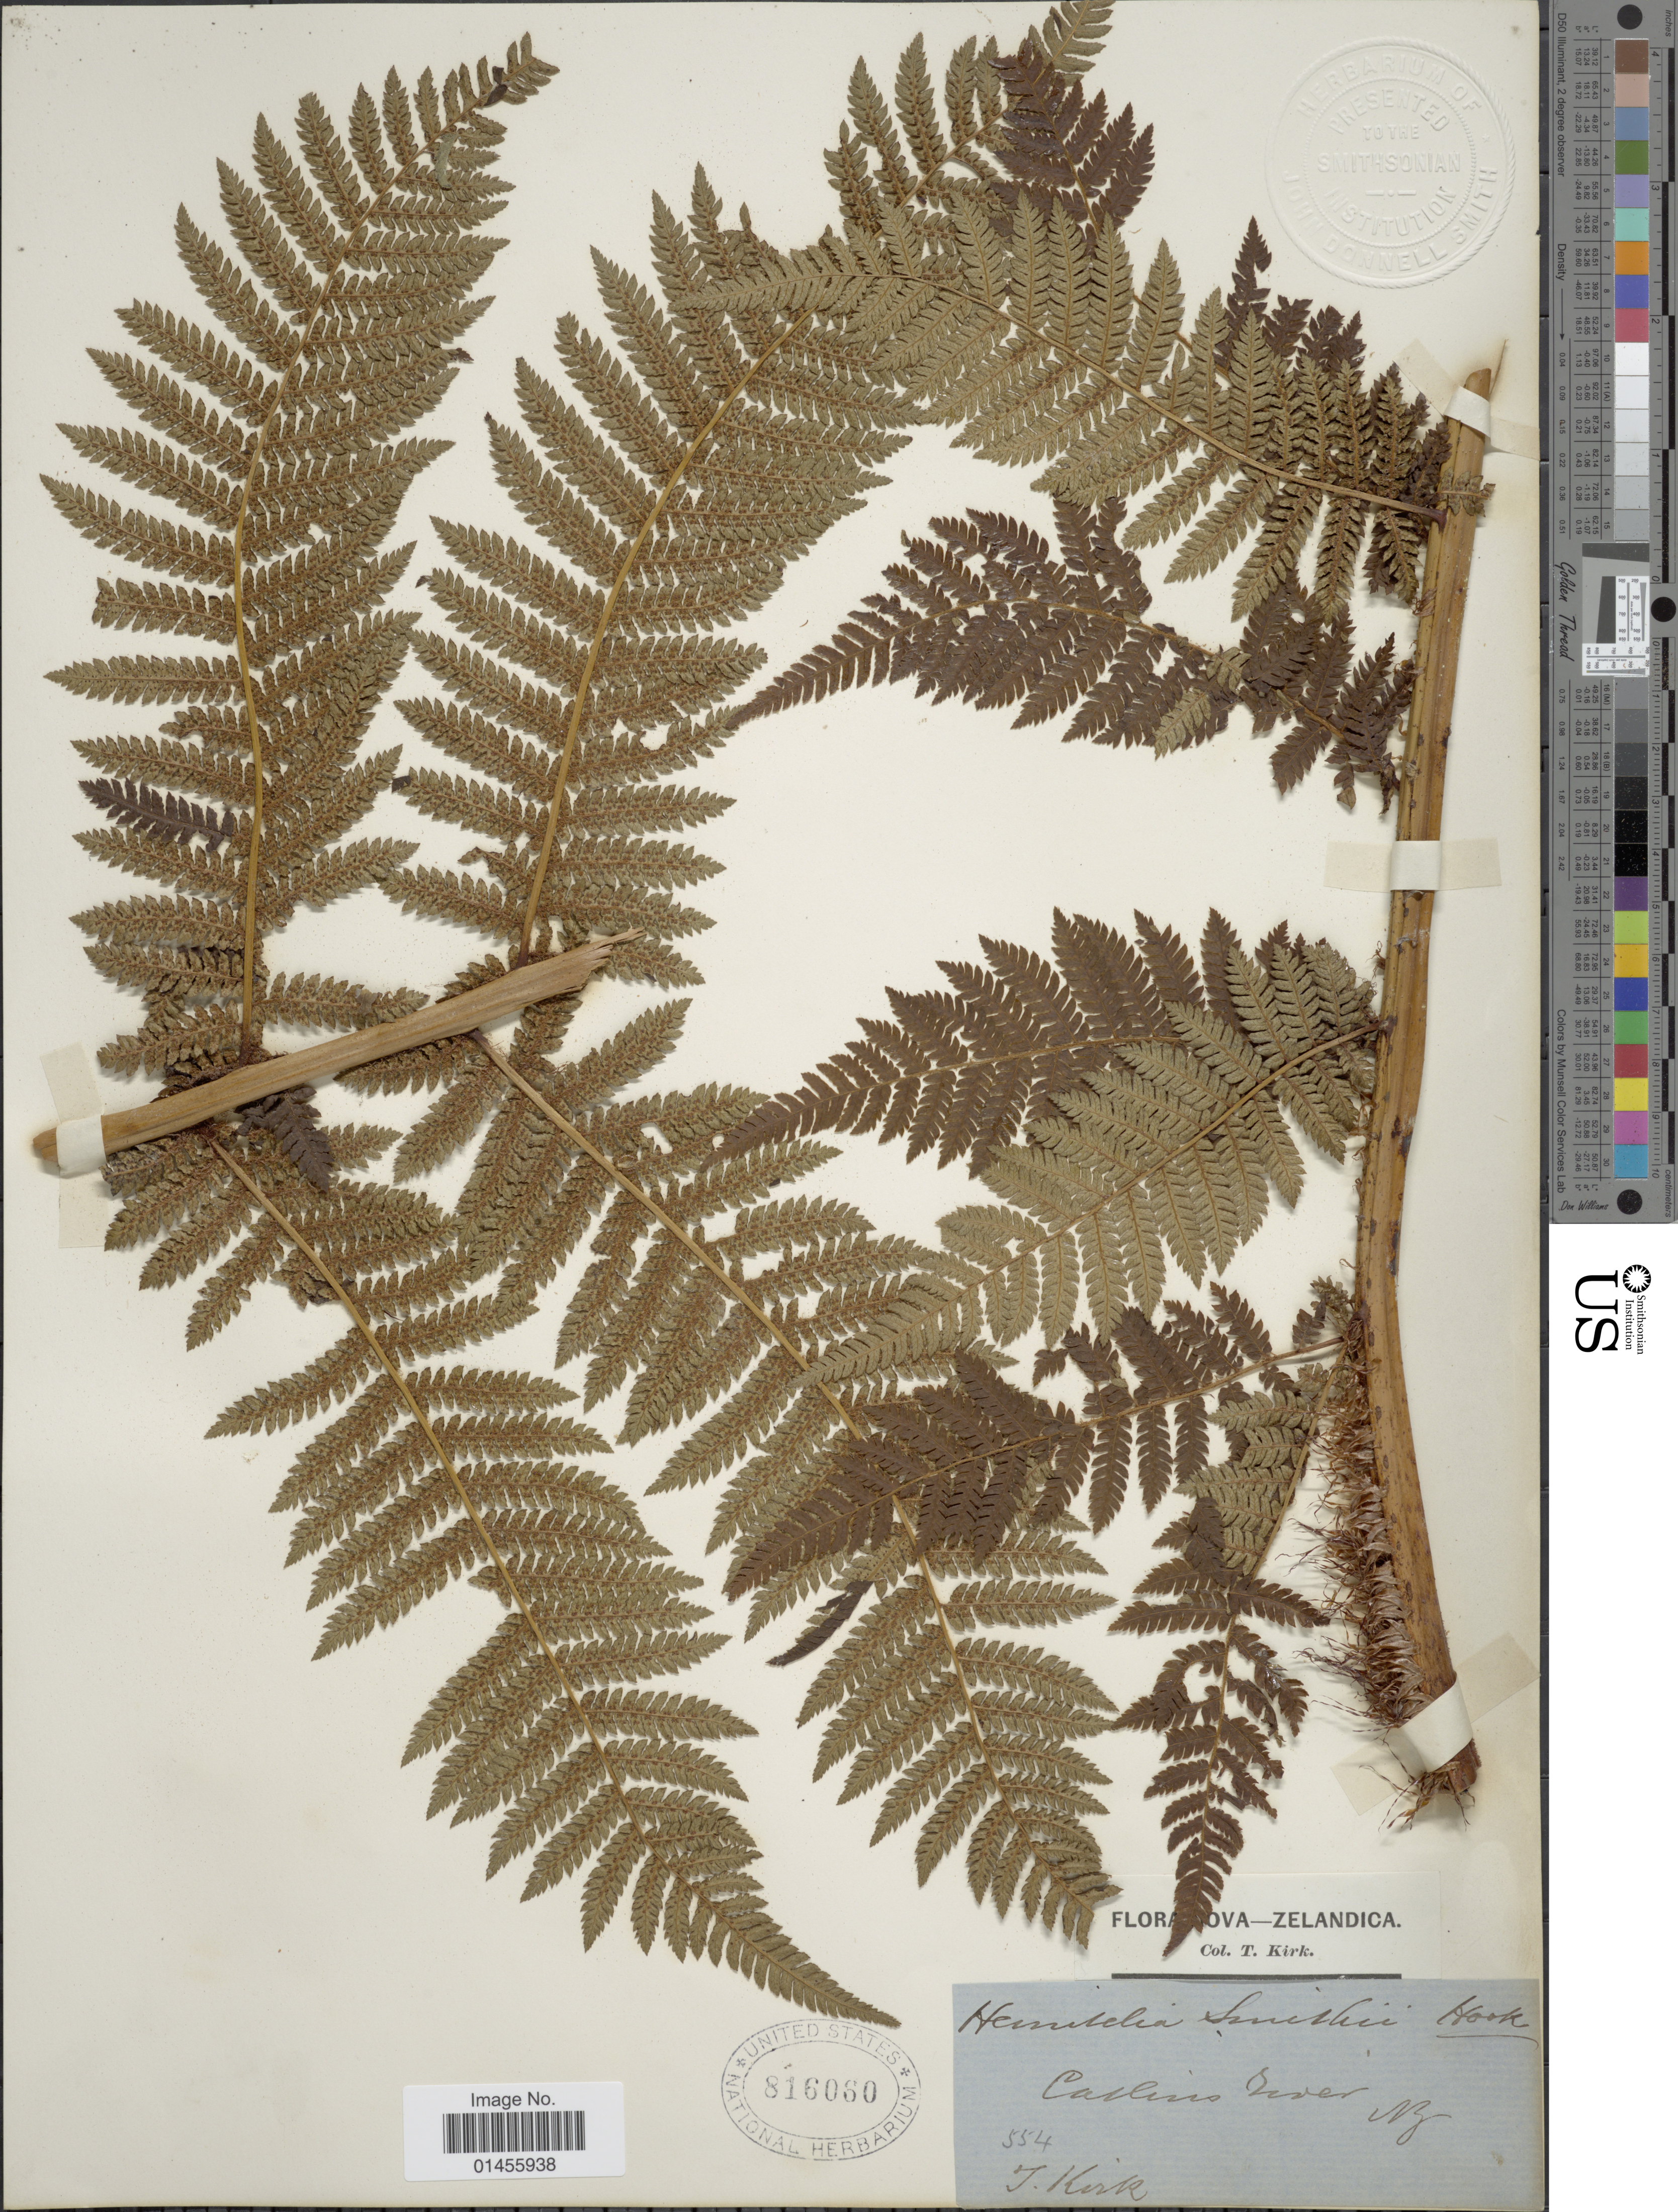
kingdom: Plantae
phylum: Tracheophyta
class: Polypodiopsida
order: Cyatheales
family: Cyatheaceae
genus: Alsophila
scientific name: Alsophila smithii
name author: (Hook.) R.M. Tryon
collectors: T. Kirk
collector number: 554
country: New Zealand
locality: Catlins River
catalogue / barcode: US 816060